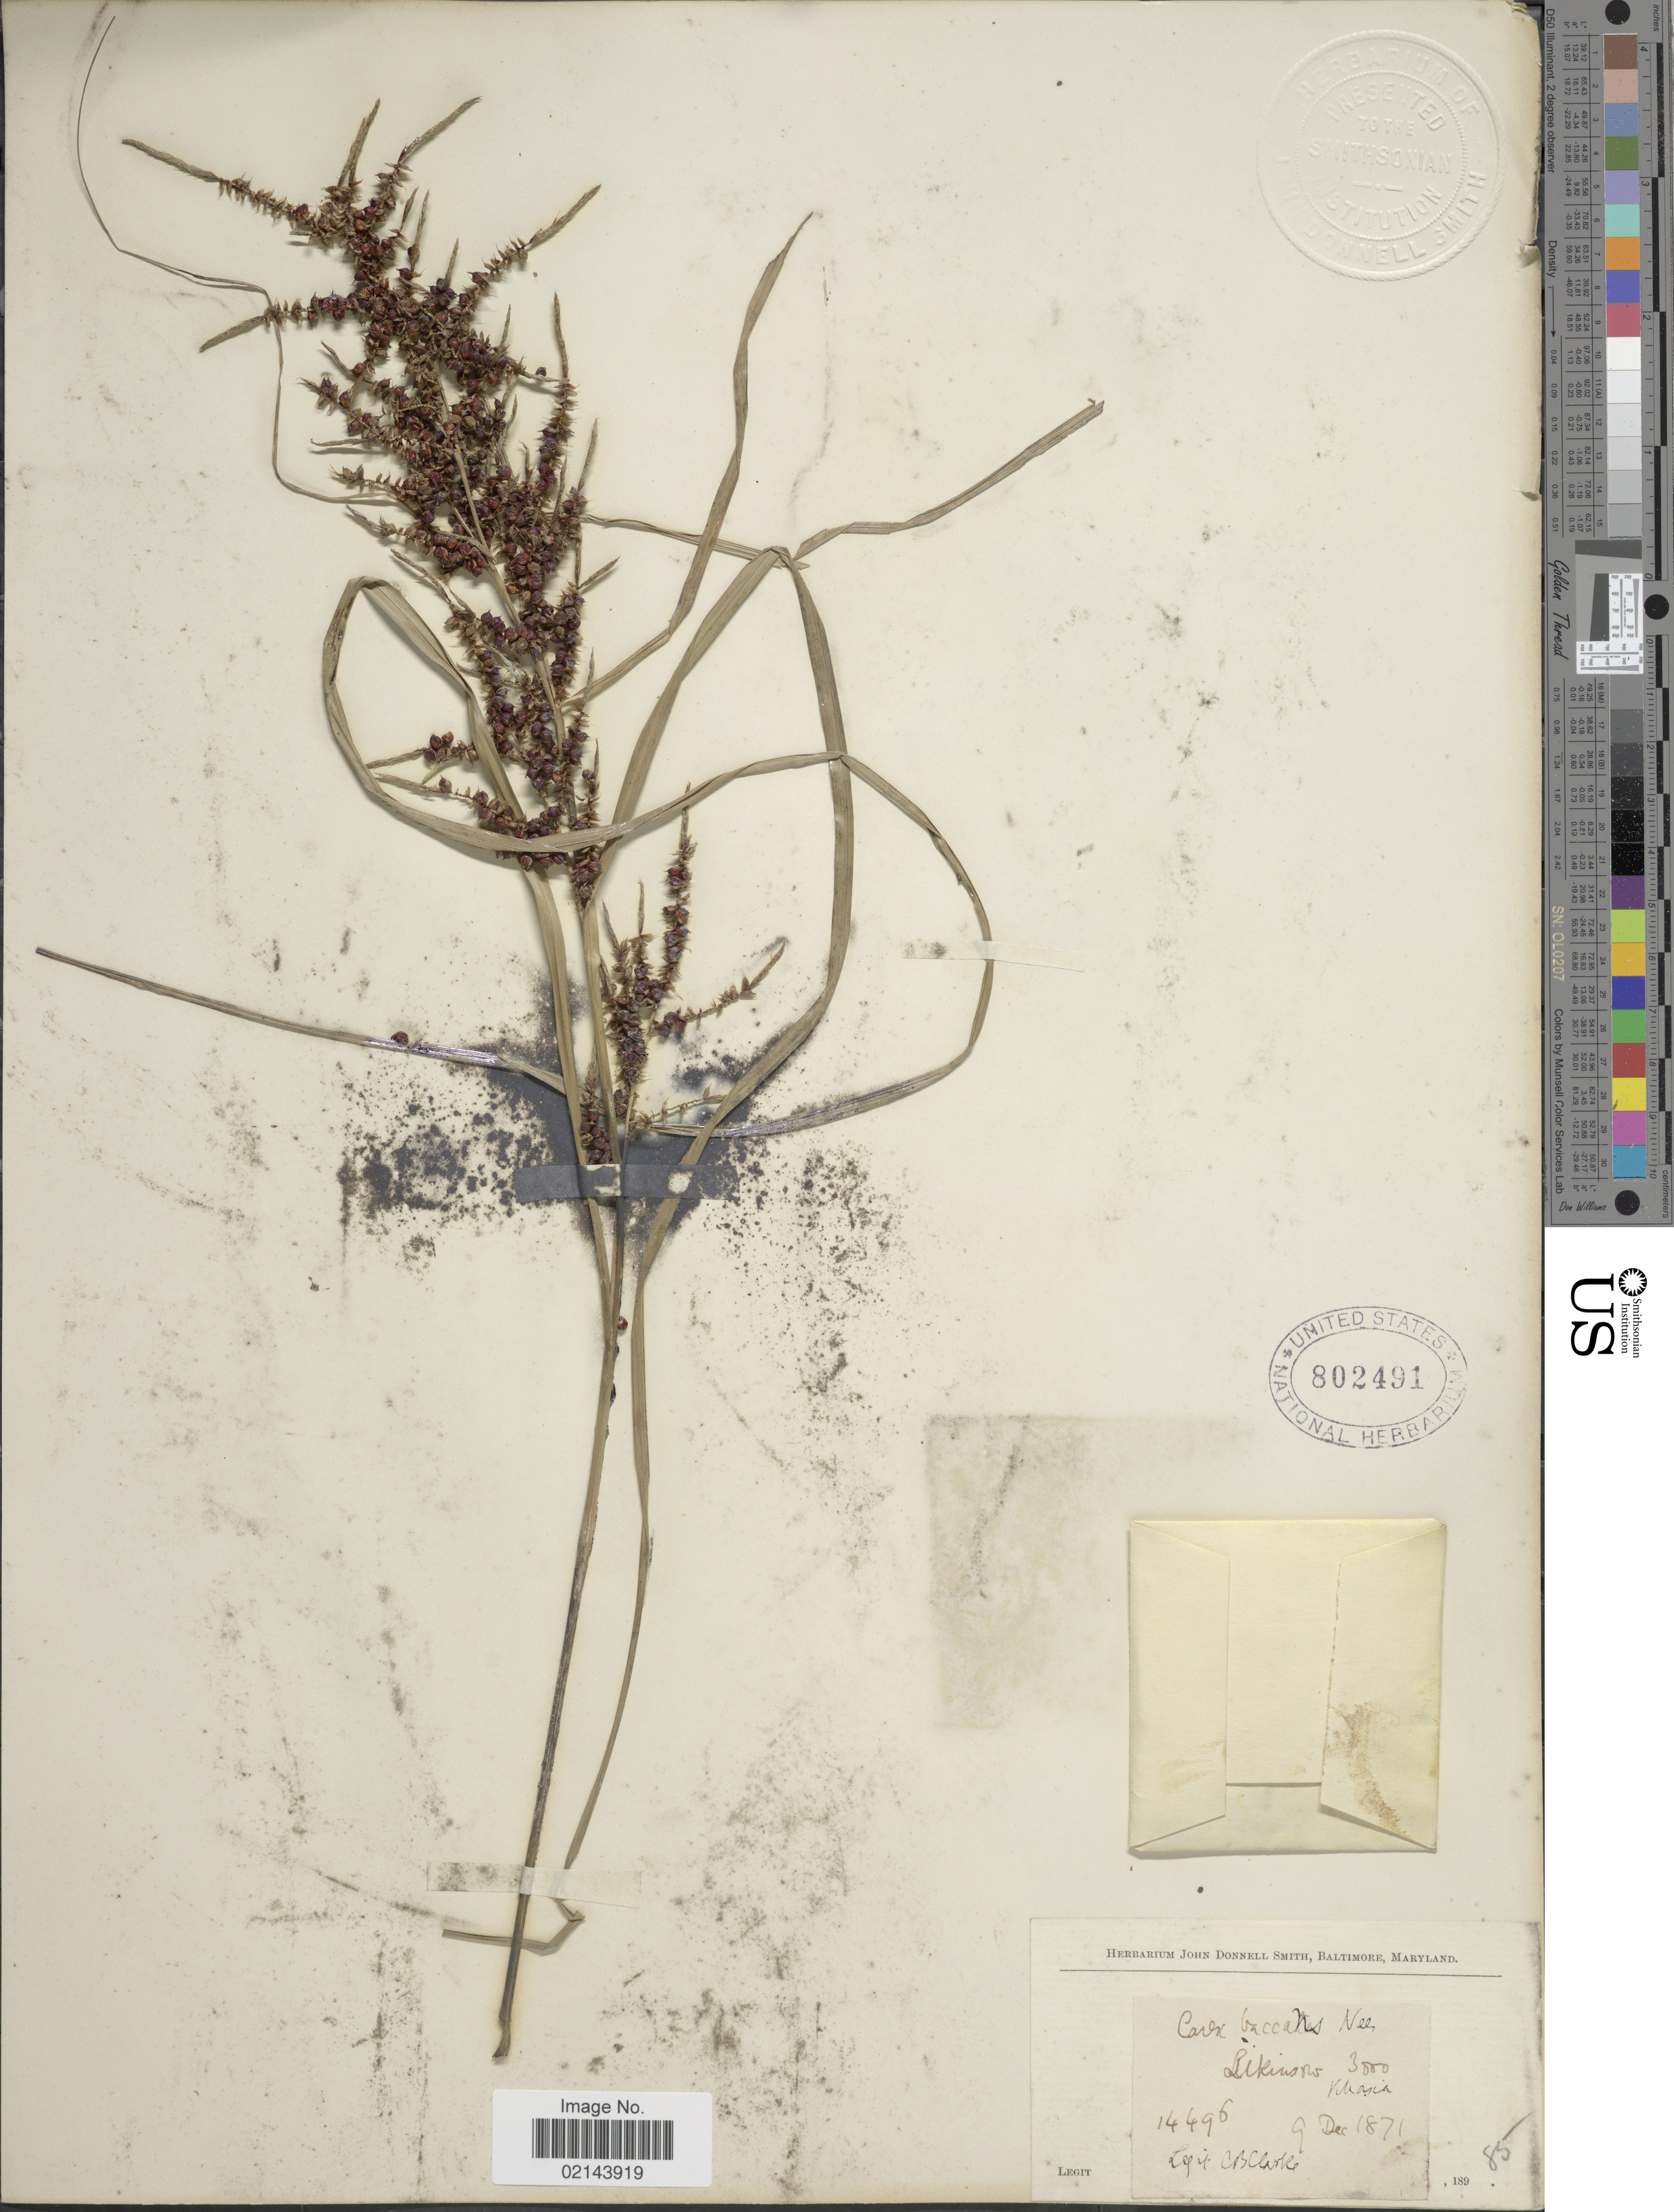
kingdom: Plantae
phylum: Tracheophyta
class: Liliopsida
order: Poales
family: Cyperaceae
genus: Carex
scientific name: Carex baccans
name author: Nees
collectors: C. B. Clarke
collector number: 14496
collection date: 1871-12-09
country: India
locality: Likinsow. Khasia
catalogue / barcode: US 802491